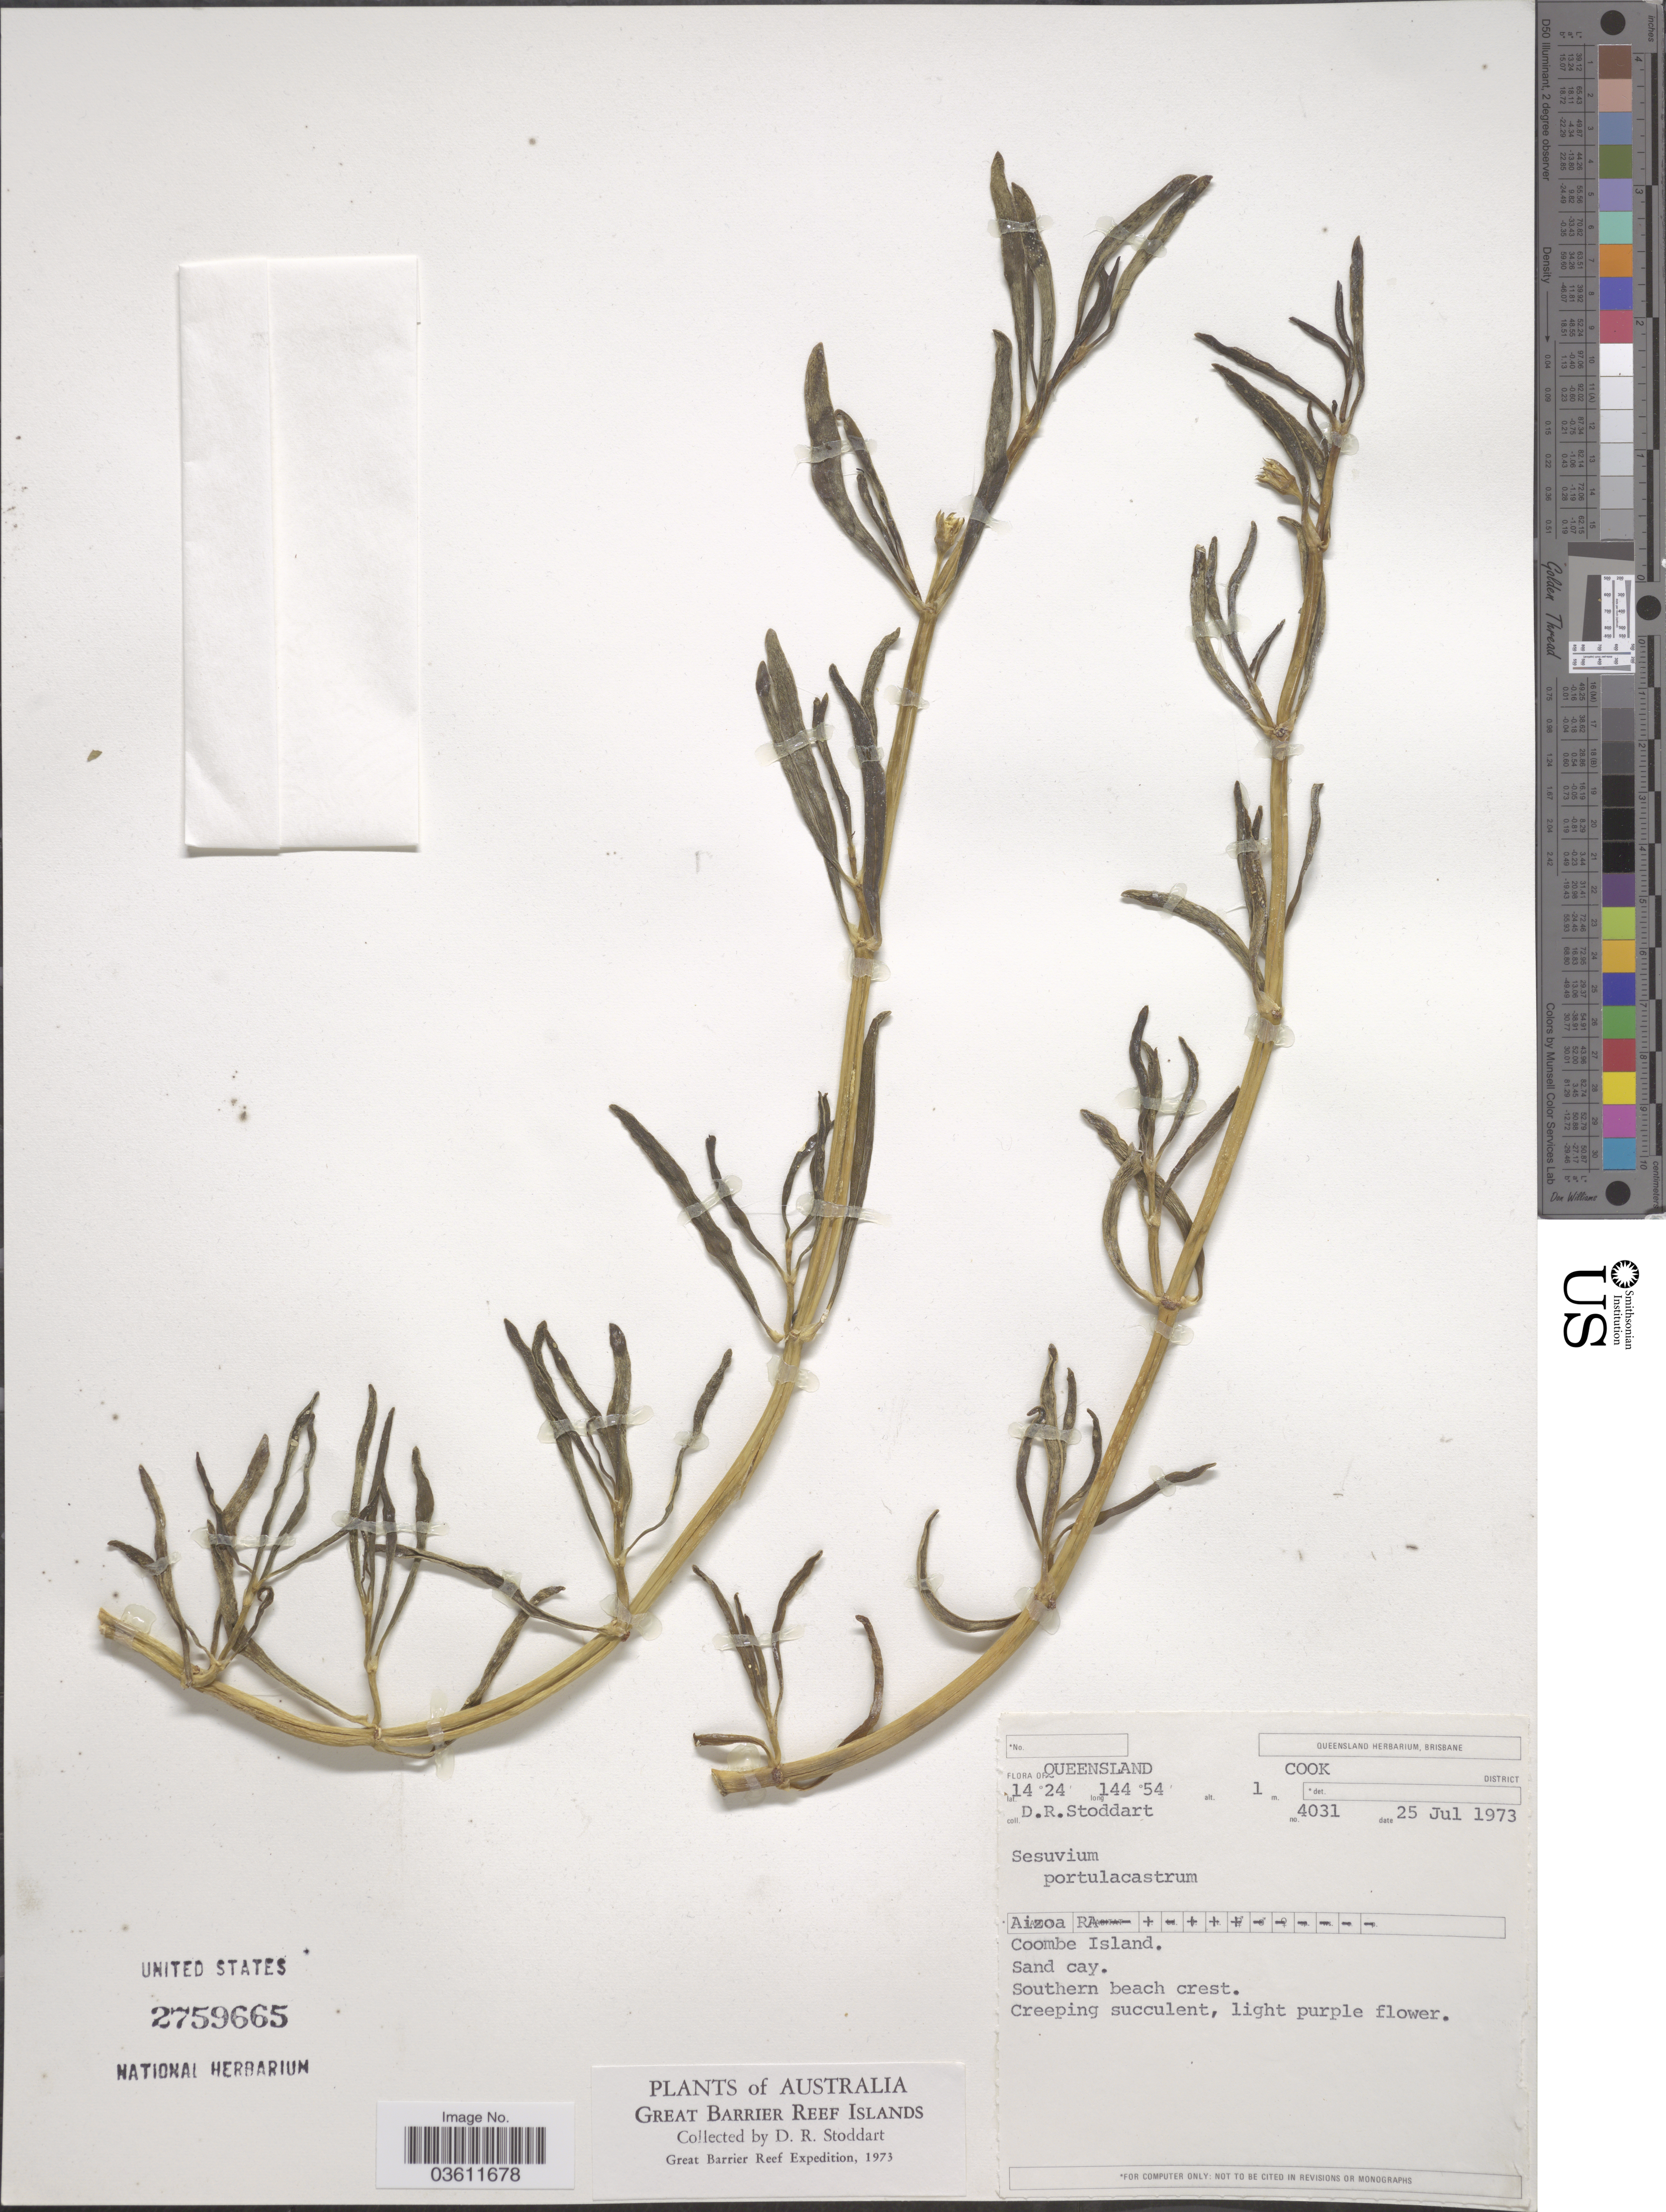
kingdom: Plantae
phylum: Tracheophyta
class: Magnoliopsida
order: Caryophyllales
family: Aizoaceae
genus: Sesuvium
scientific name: Sesuvium portulacastrum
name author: (L.) L.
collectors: D. R. Stoddart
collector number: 4031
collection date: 1973-07-25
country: Australia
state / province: Queensland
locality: Cook District. Coombe Island. Sand cay. Southern beach crest. Great Barrier Reef Islands.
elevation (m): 1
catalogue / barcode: US 2759665